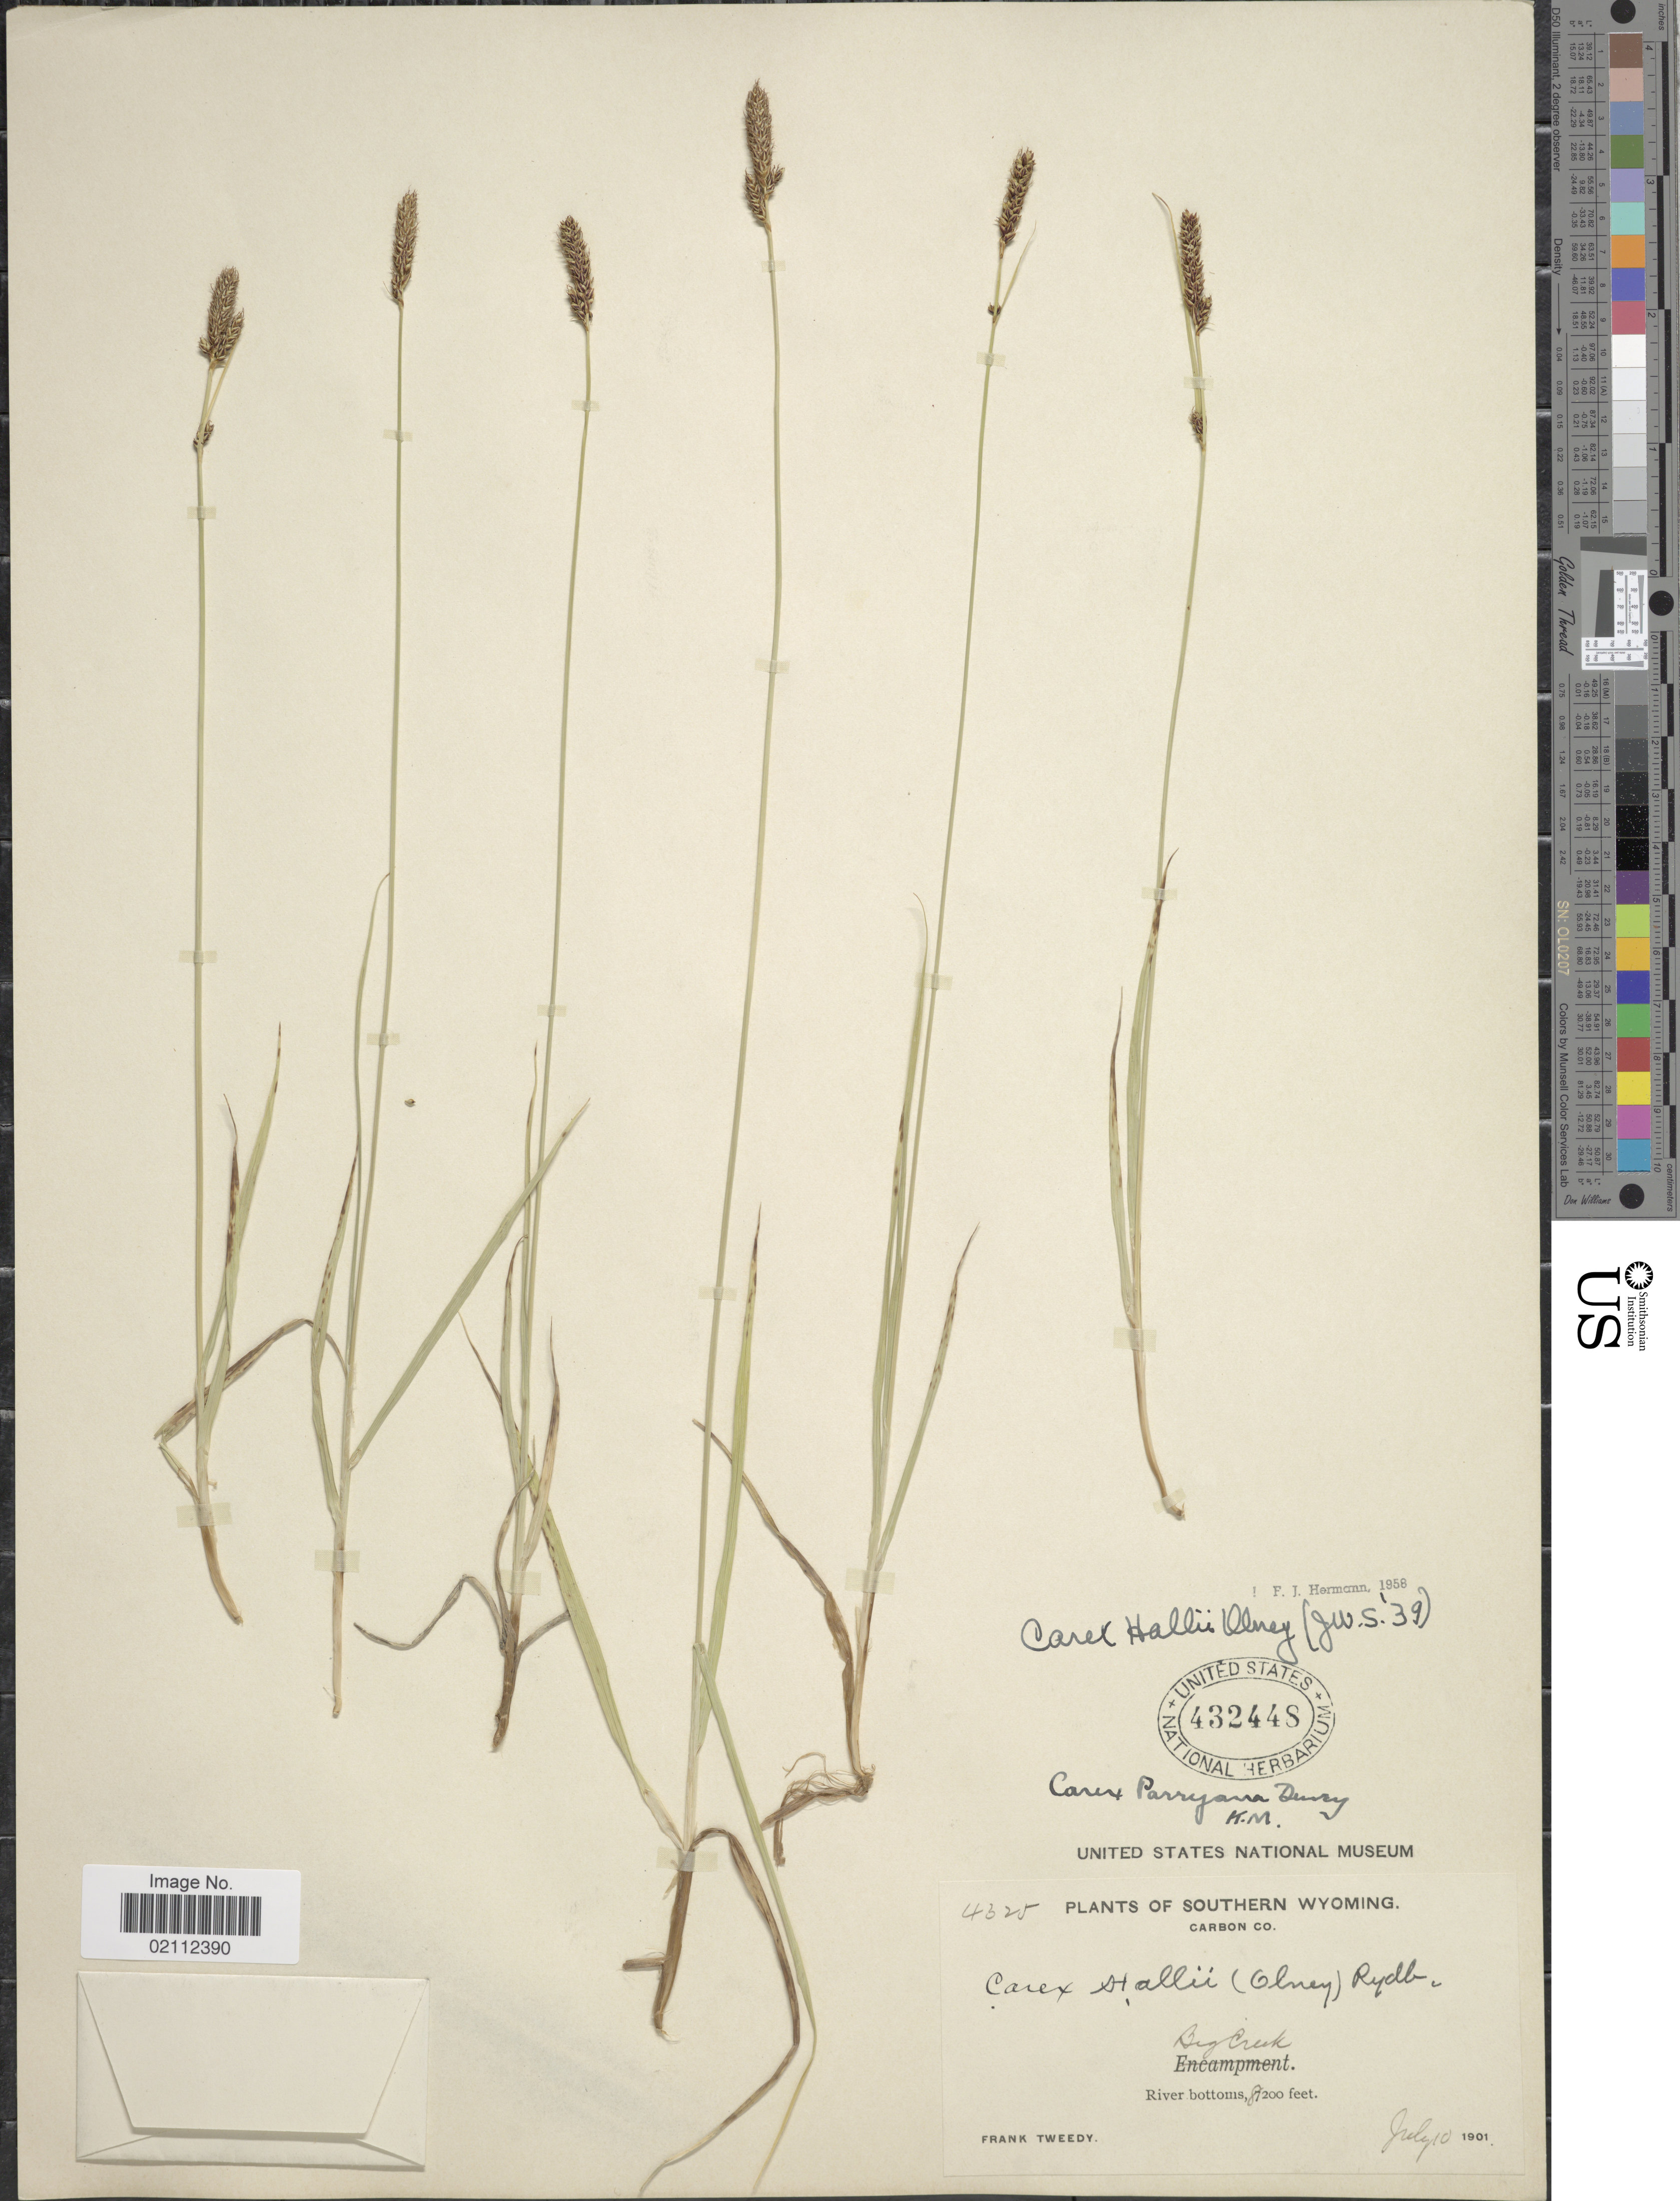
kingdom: Plantae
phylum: Tracheophyta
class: Liliopsida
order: Poales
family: Cyperaceae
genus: Carex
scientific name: Carex hallii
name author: Olney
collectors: F. Tweedy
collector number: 4328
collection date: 1901-07-10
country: United States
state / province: Wyoming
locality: Southern Wyoming. Carbon Co. Big Creek.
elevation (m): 2499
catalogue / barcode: US 432448